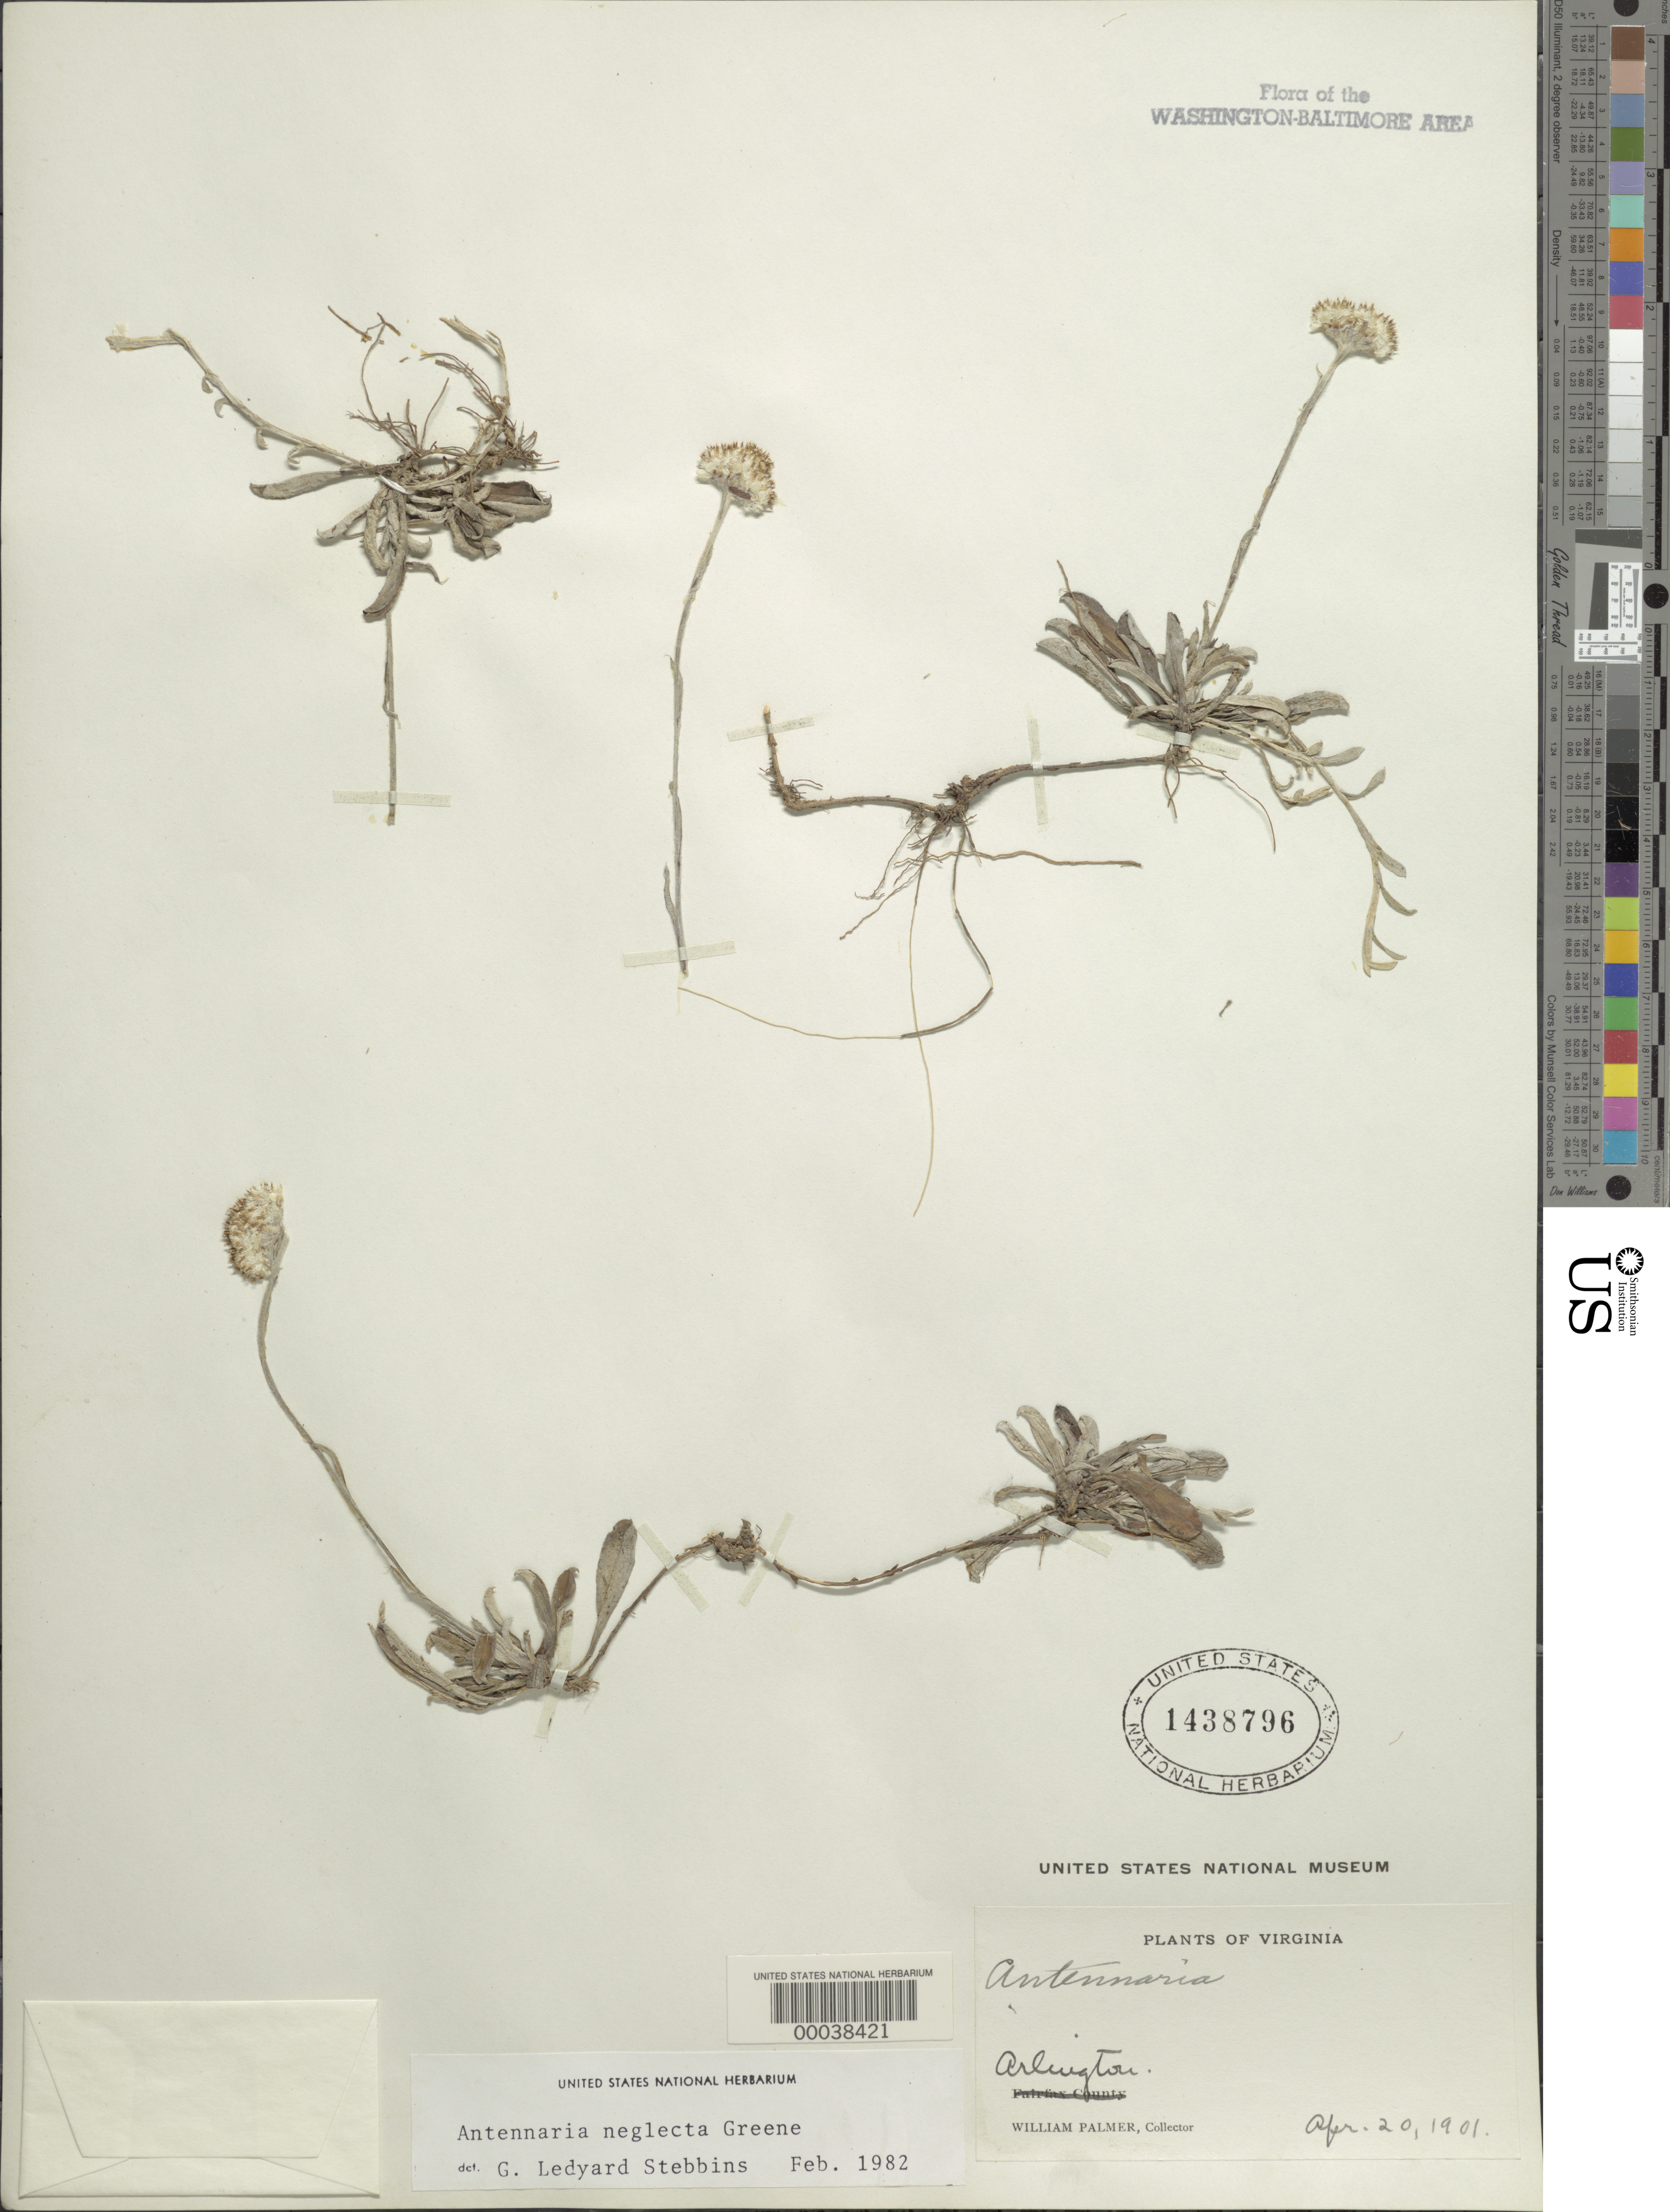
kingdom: Plantae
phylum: Tracheophyta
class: Magnoliopsida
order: Asterales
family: Asteraceae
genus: Antennaria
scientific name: Antennaria neglecta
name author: Greene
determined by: Stebbins, G. L.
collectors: W. Palmer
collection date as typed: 20 Apr 1901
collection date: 1901-04-20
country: United States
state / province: Virginia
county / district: Arlington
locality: Arlington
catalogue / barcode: US 1438796